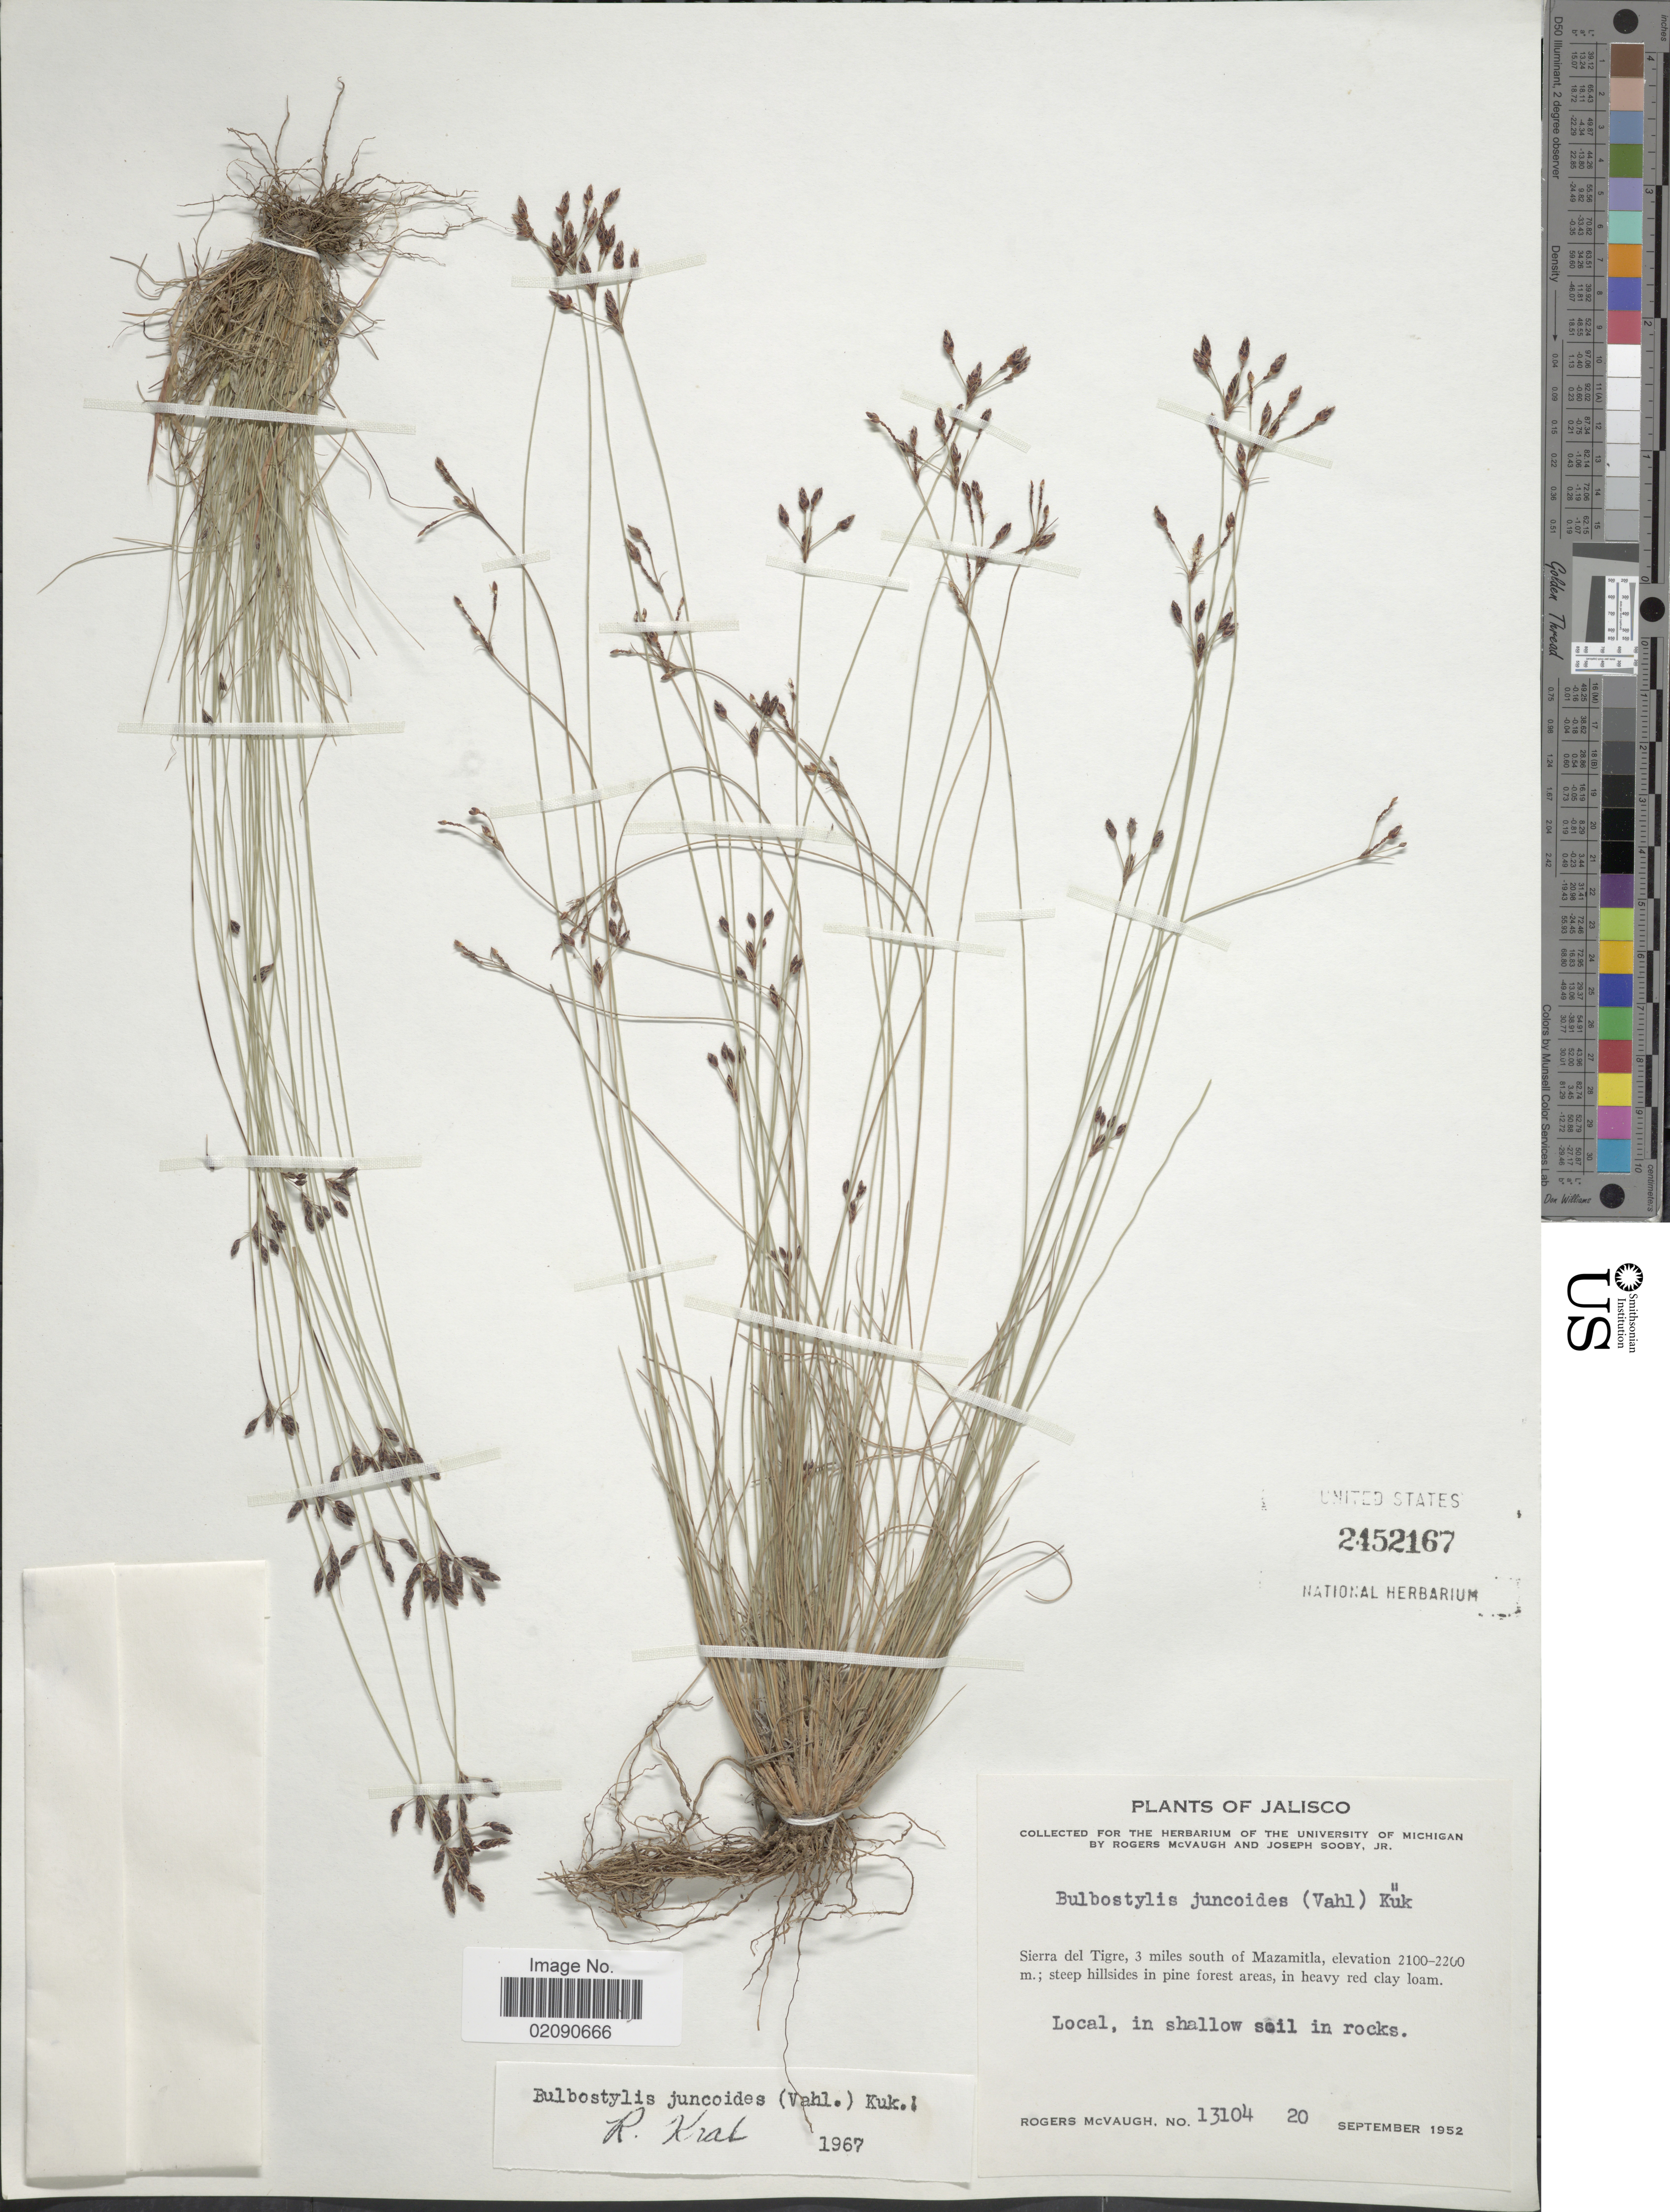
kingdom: Plantae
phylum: Tracheophyta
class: Liliopsida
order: Poales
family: Cyperaceae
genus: Bulbostylis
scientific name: Bulbostylis juncoides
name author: (Vahl) Kük. ex Herter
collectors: R. McVaugh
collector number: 13104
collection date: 1952-09-20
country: Mexico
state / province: Jalisco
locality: Sierra del Tigre, 3 miles south of Mazamitla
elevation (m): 2100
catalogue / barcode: US 2452167